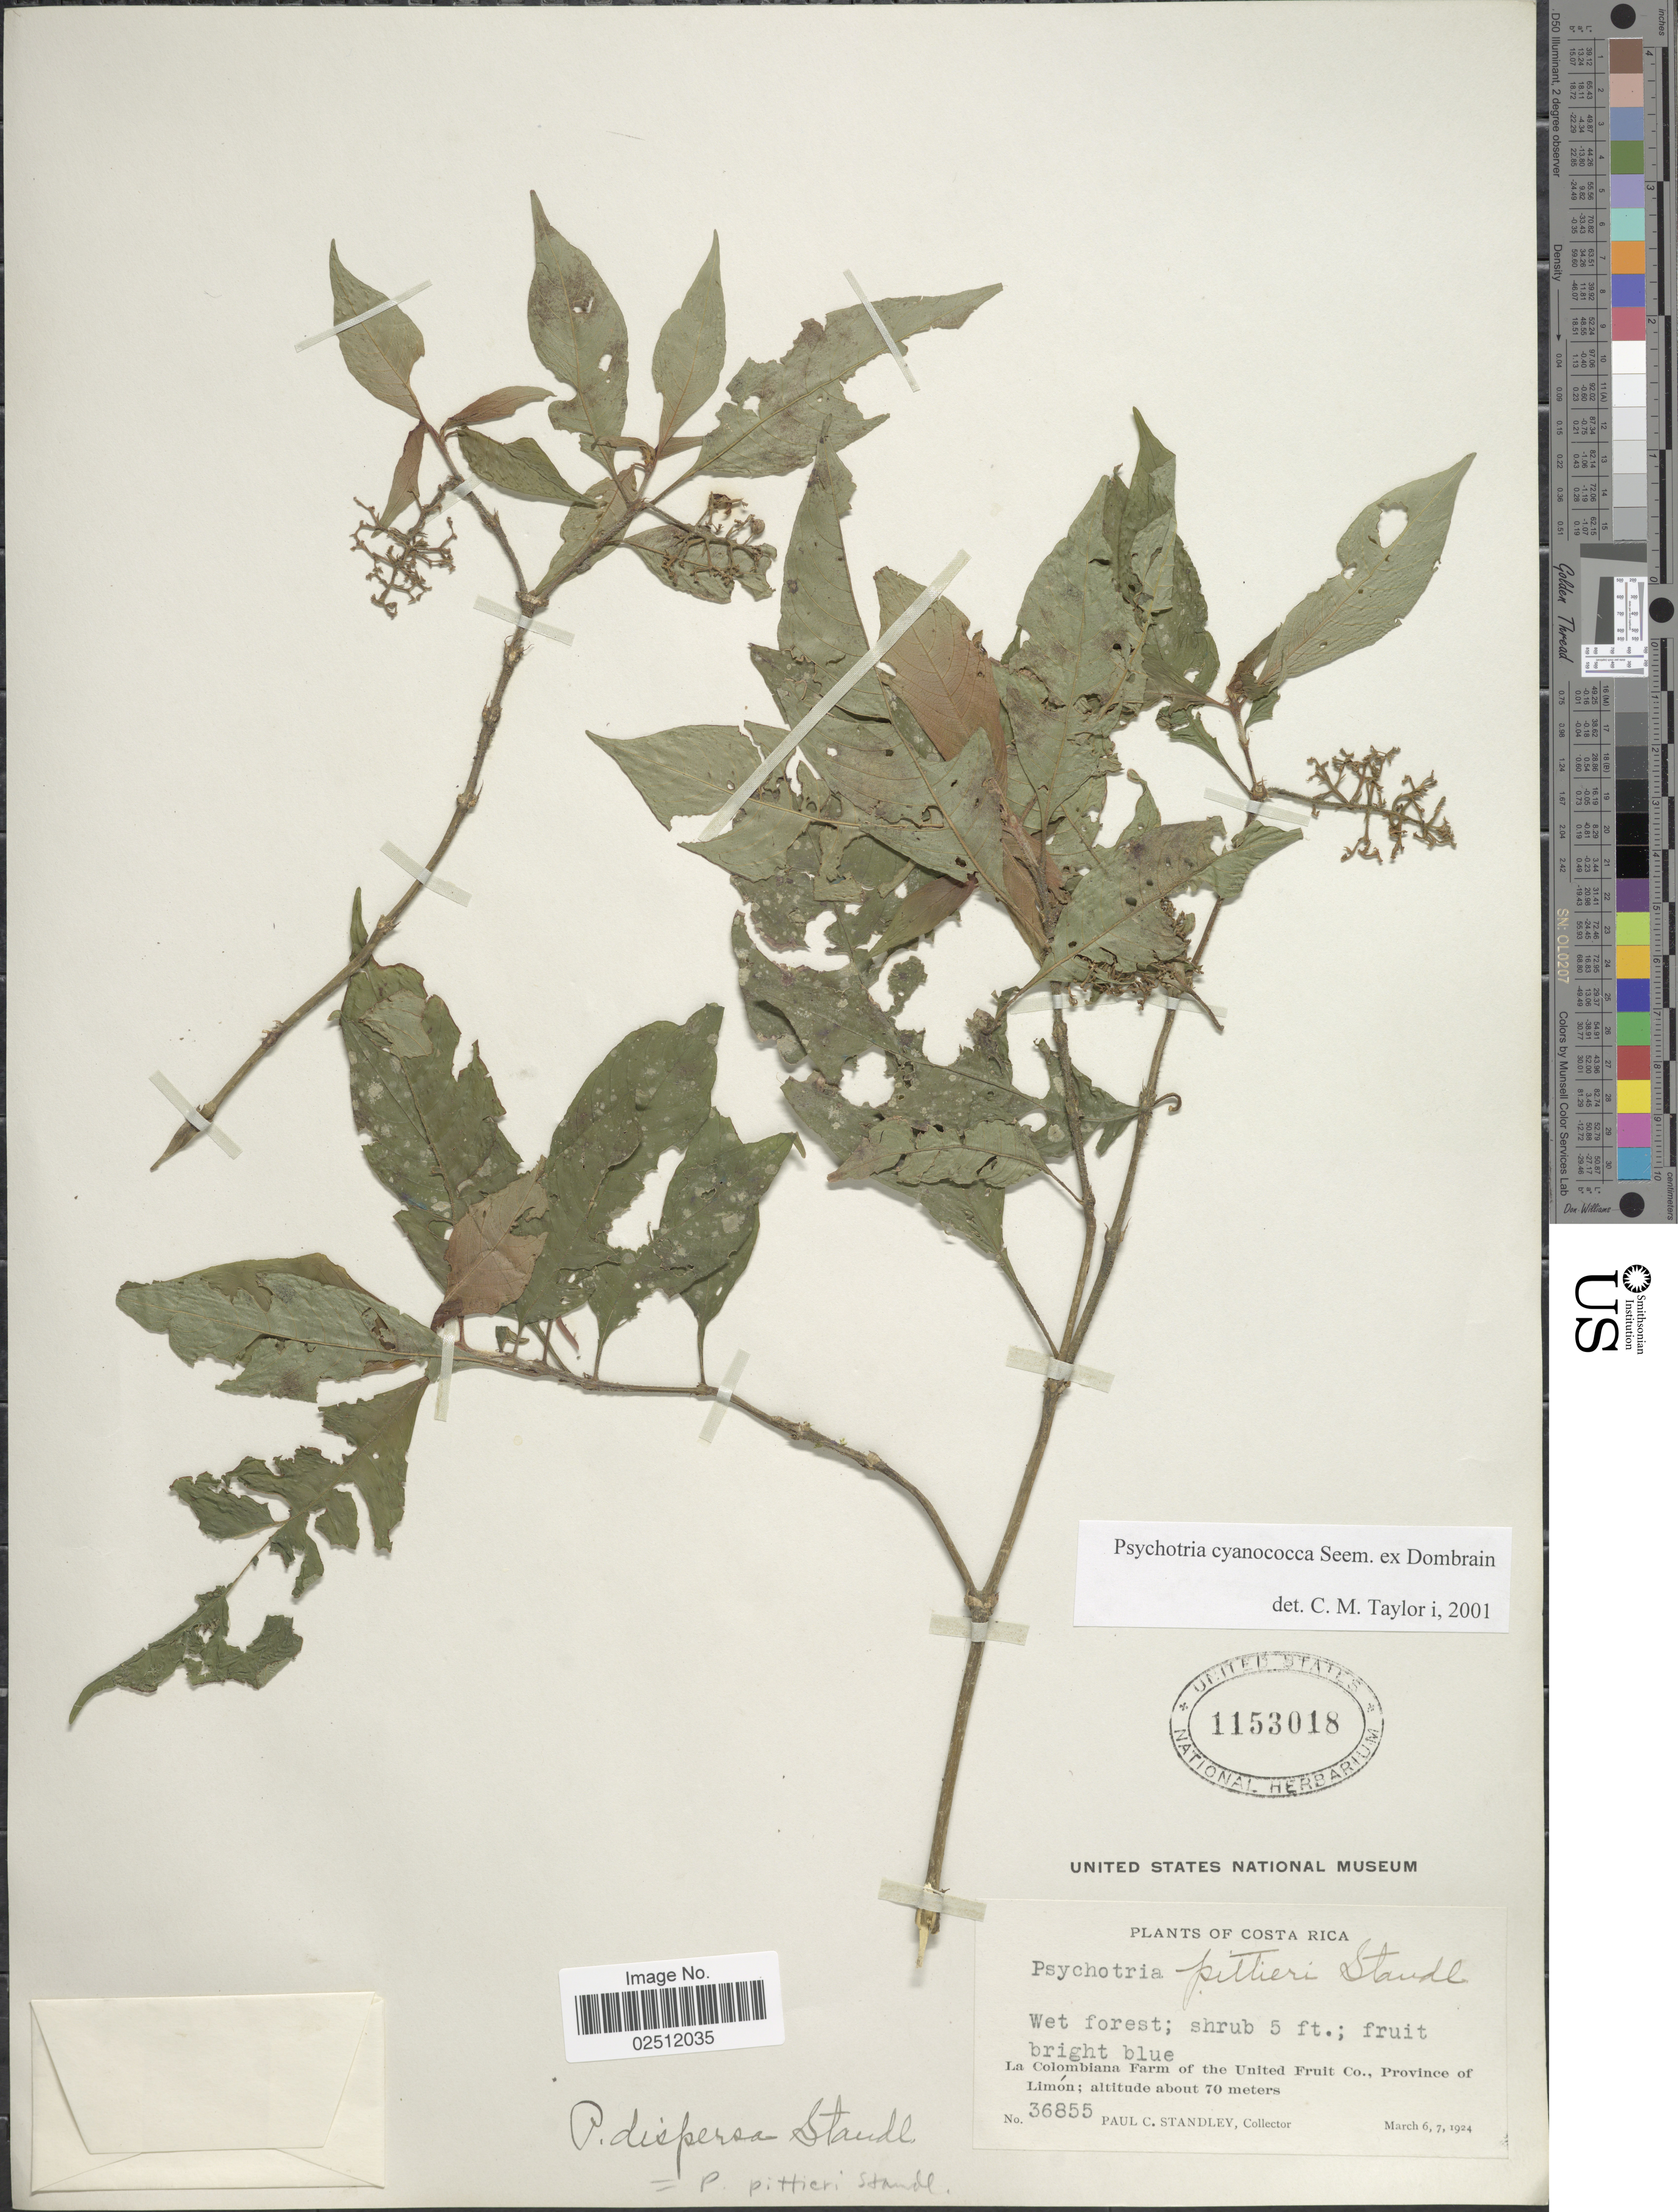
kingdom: Plantae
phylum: Tracheophyta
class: Magnoliopsida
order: Gentianales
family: Rubiaceae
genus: Psychotria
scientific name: Psychotria cyanococca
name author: Seem. ex Dombrain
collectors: P. C. Standley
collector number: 36855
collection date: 1924-03-06/1924-03-07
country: Costa Rica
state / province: Limón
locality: Wet forest; La Colombiana Farm of the United Fruit Co.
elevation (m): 70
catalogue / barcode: US 1153018